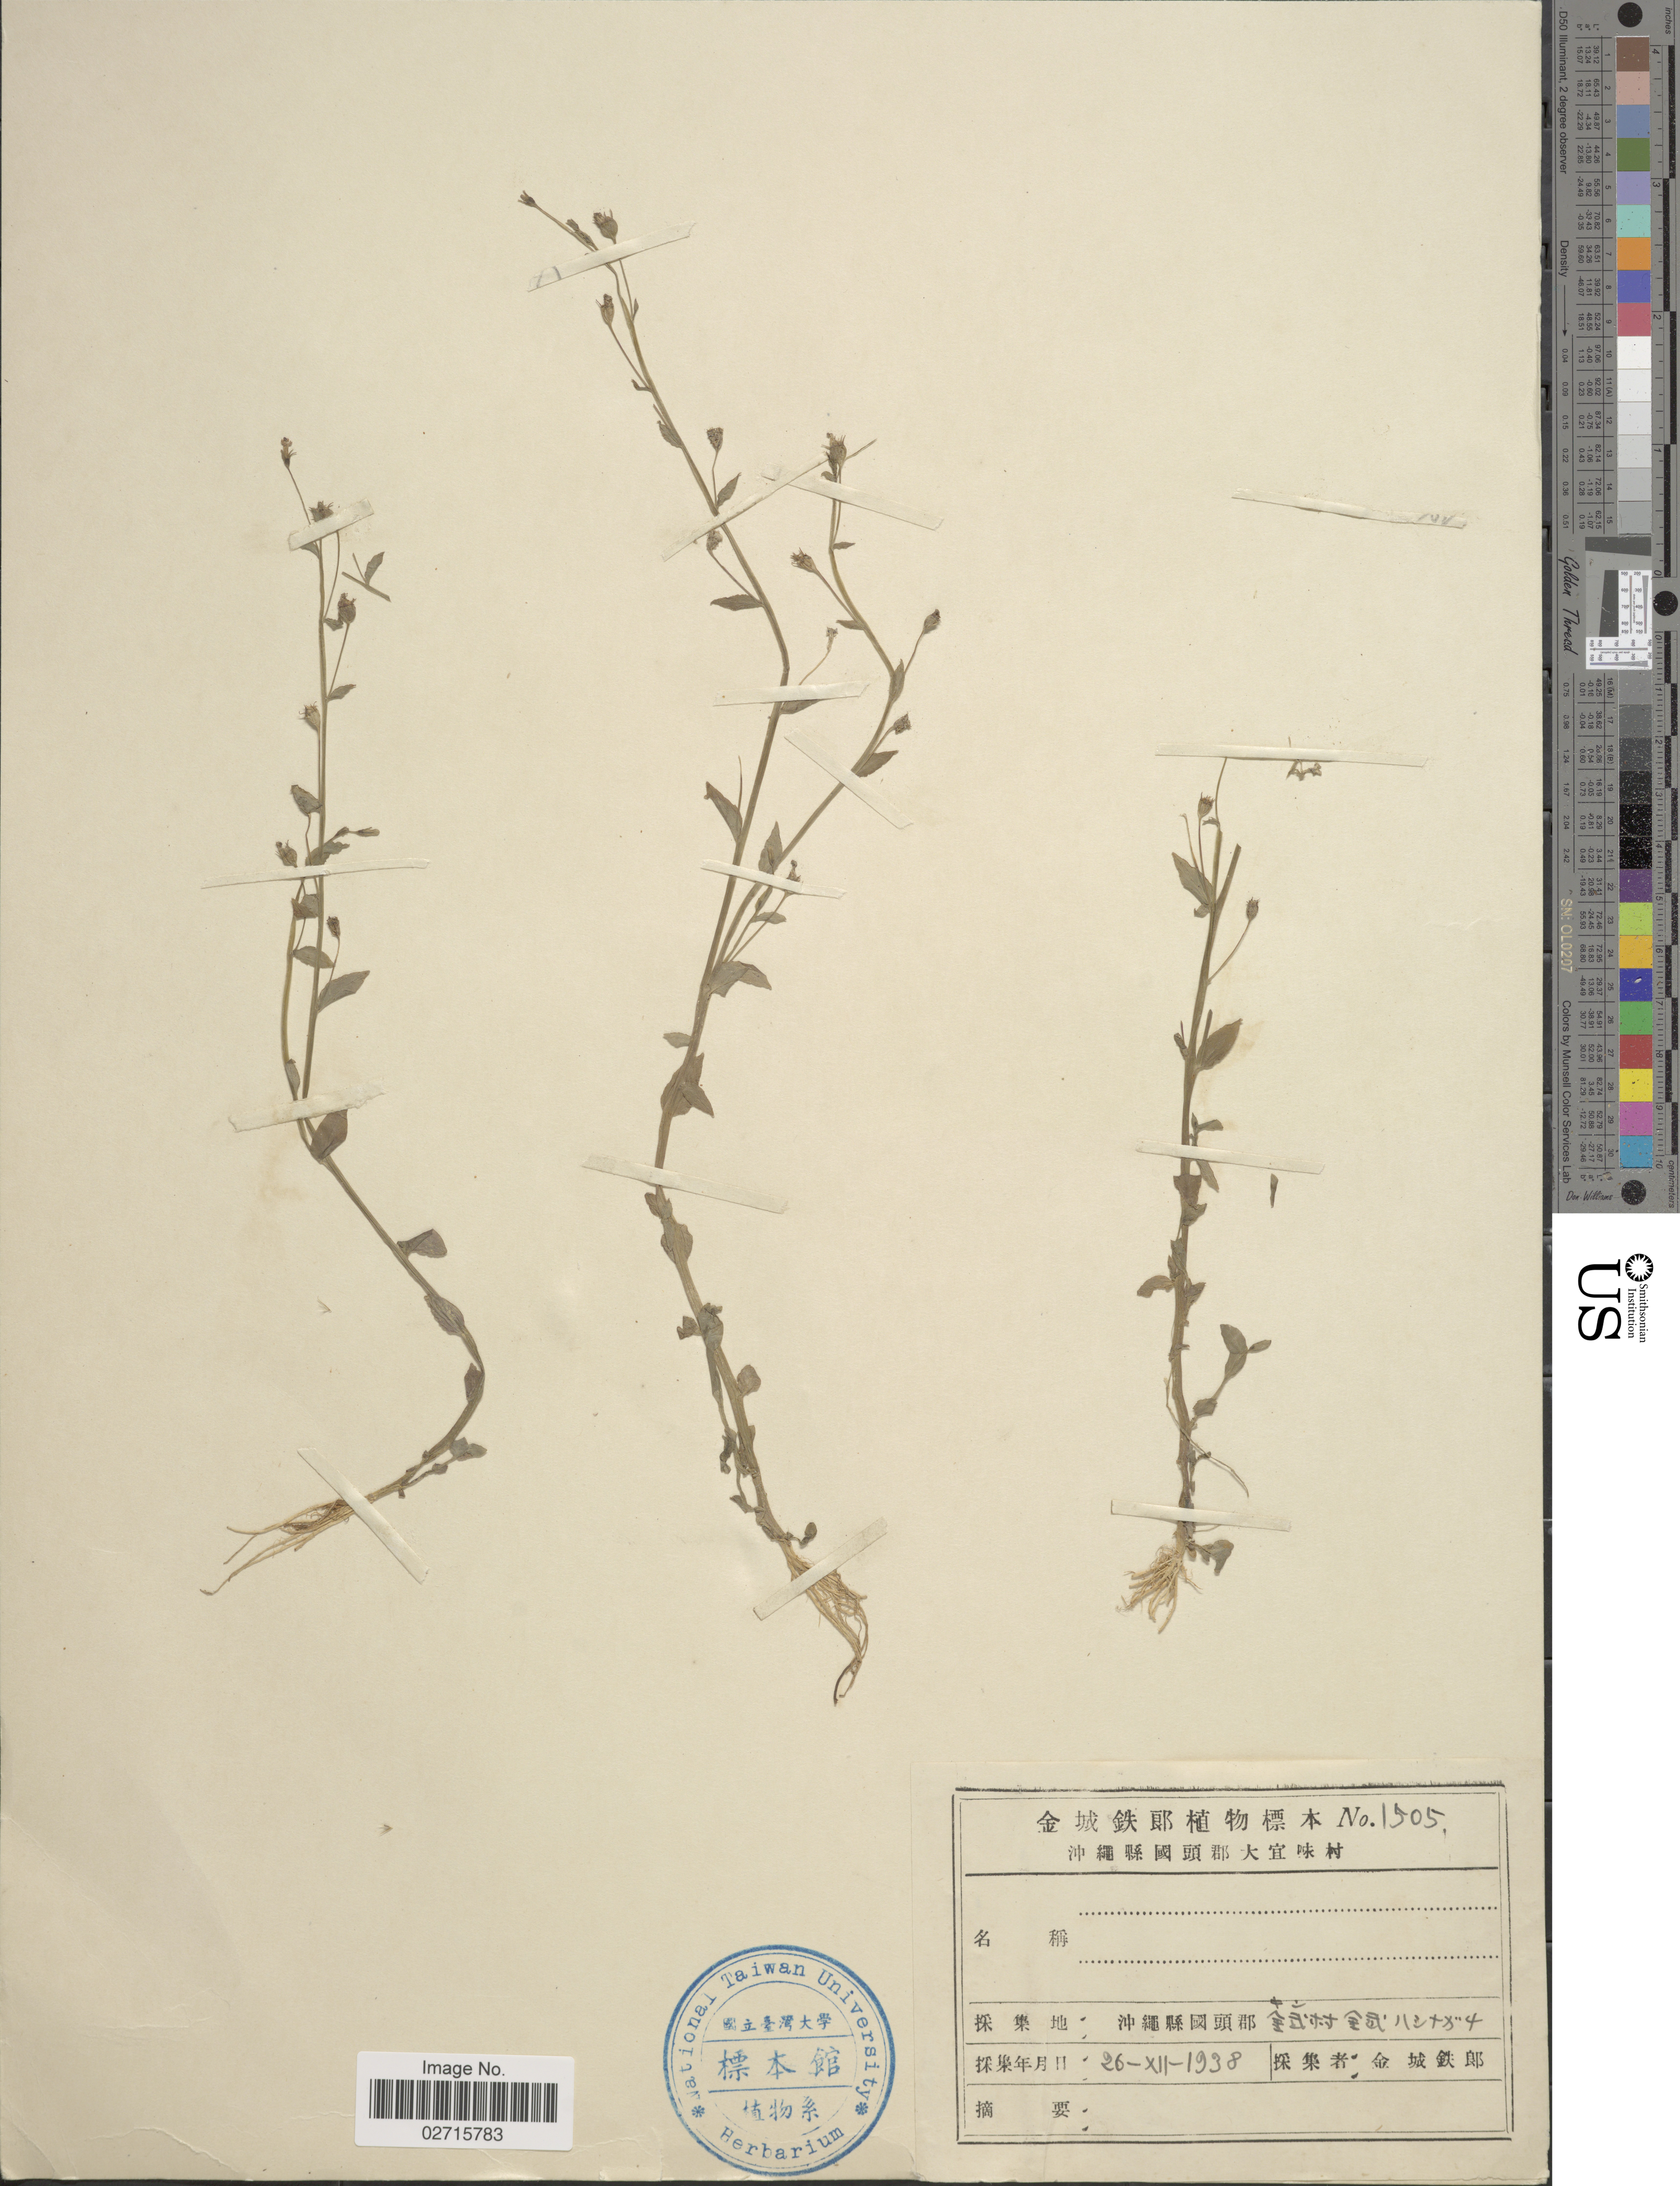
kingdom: Plantae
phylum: Tracheophyta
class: Magnoliopsida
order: Asterales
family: Campanulaceae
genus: Lobelia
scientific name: Lobelia sp.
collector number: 1505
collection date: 1938-12-26